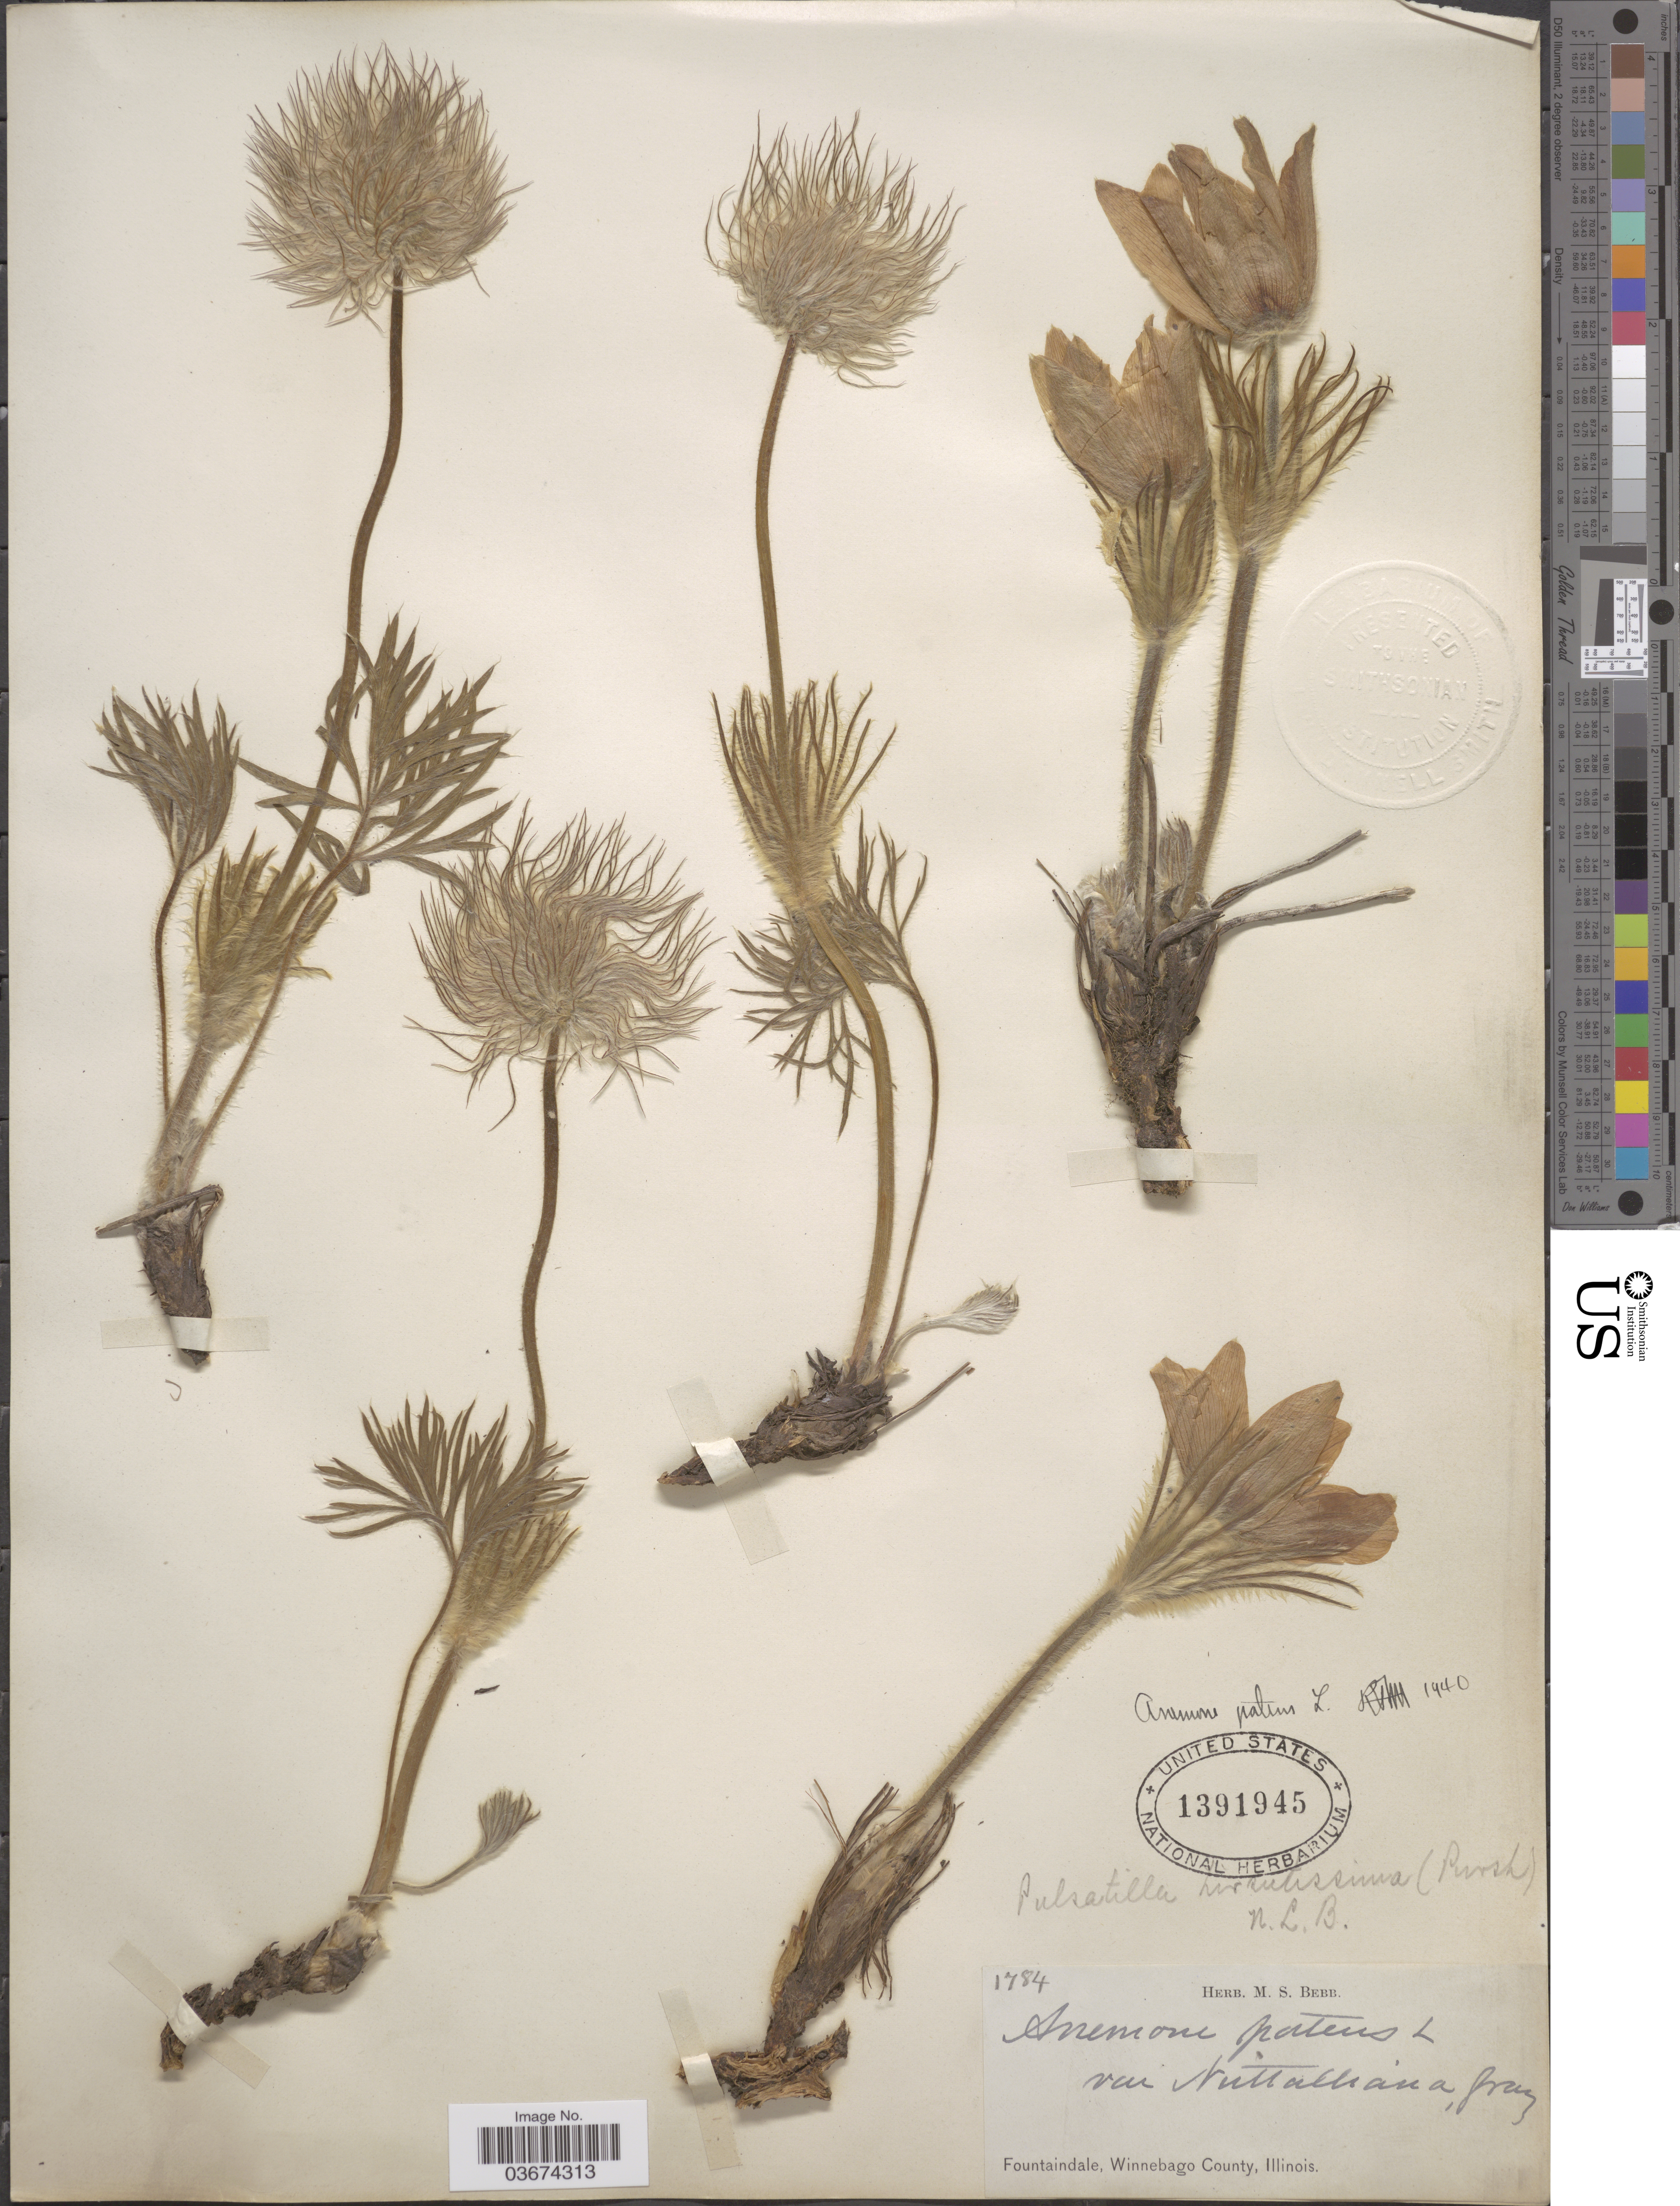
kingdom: Plantae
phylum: Tracheophyta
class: Magnoliopsida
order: Ranunculales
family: Ranunculaceae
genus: Pulsatilla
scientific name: Pulsatilla nuttalliana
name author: (DC.) Bercht. & J. Presl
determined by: Strong, Mark T., (BOT), Smithsonian Institution - National Museum of Natural History (UNITED STATES)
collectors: ex Herb. M. S. Bebb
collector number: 1784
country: United States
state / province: Illinois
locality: Fountaindale, Winnebago County.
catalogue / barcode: US 1391945